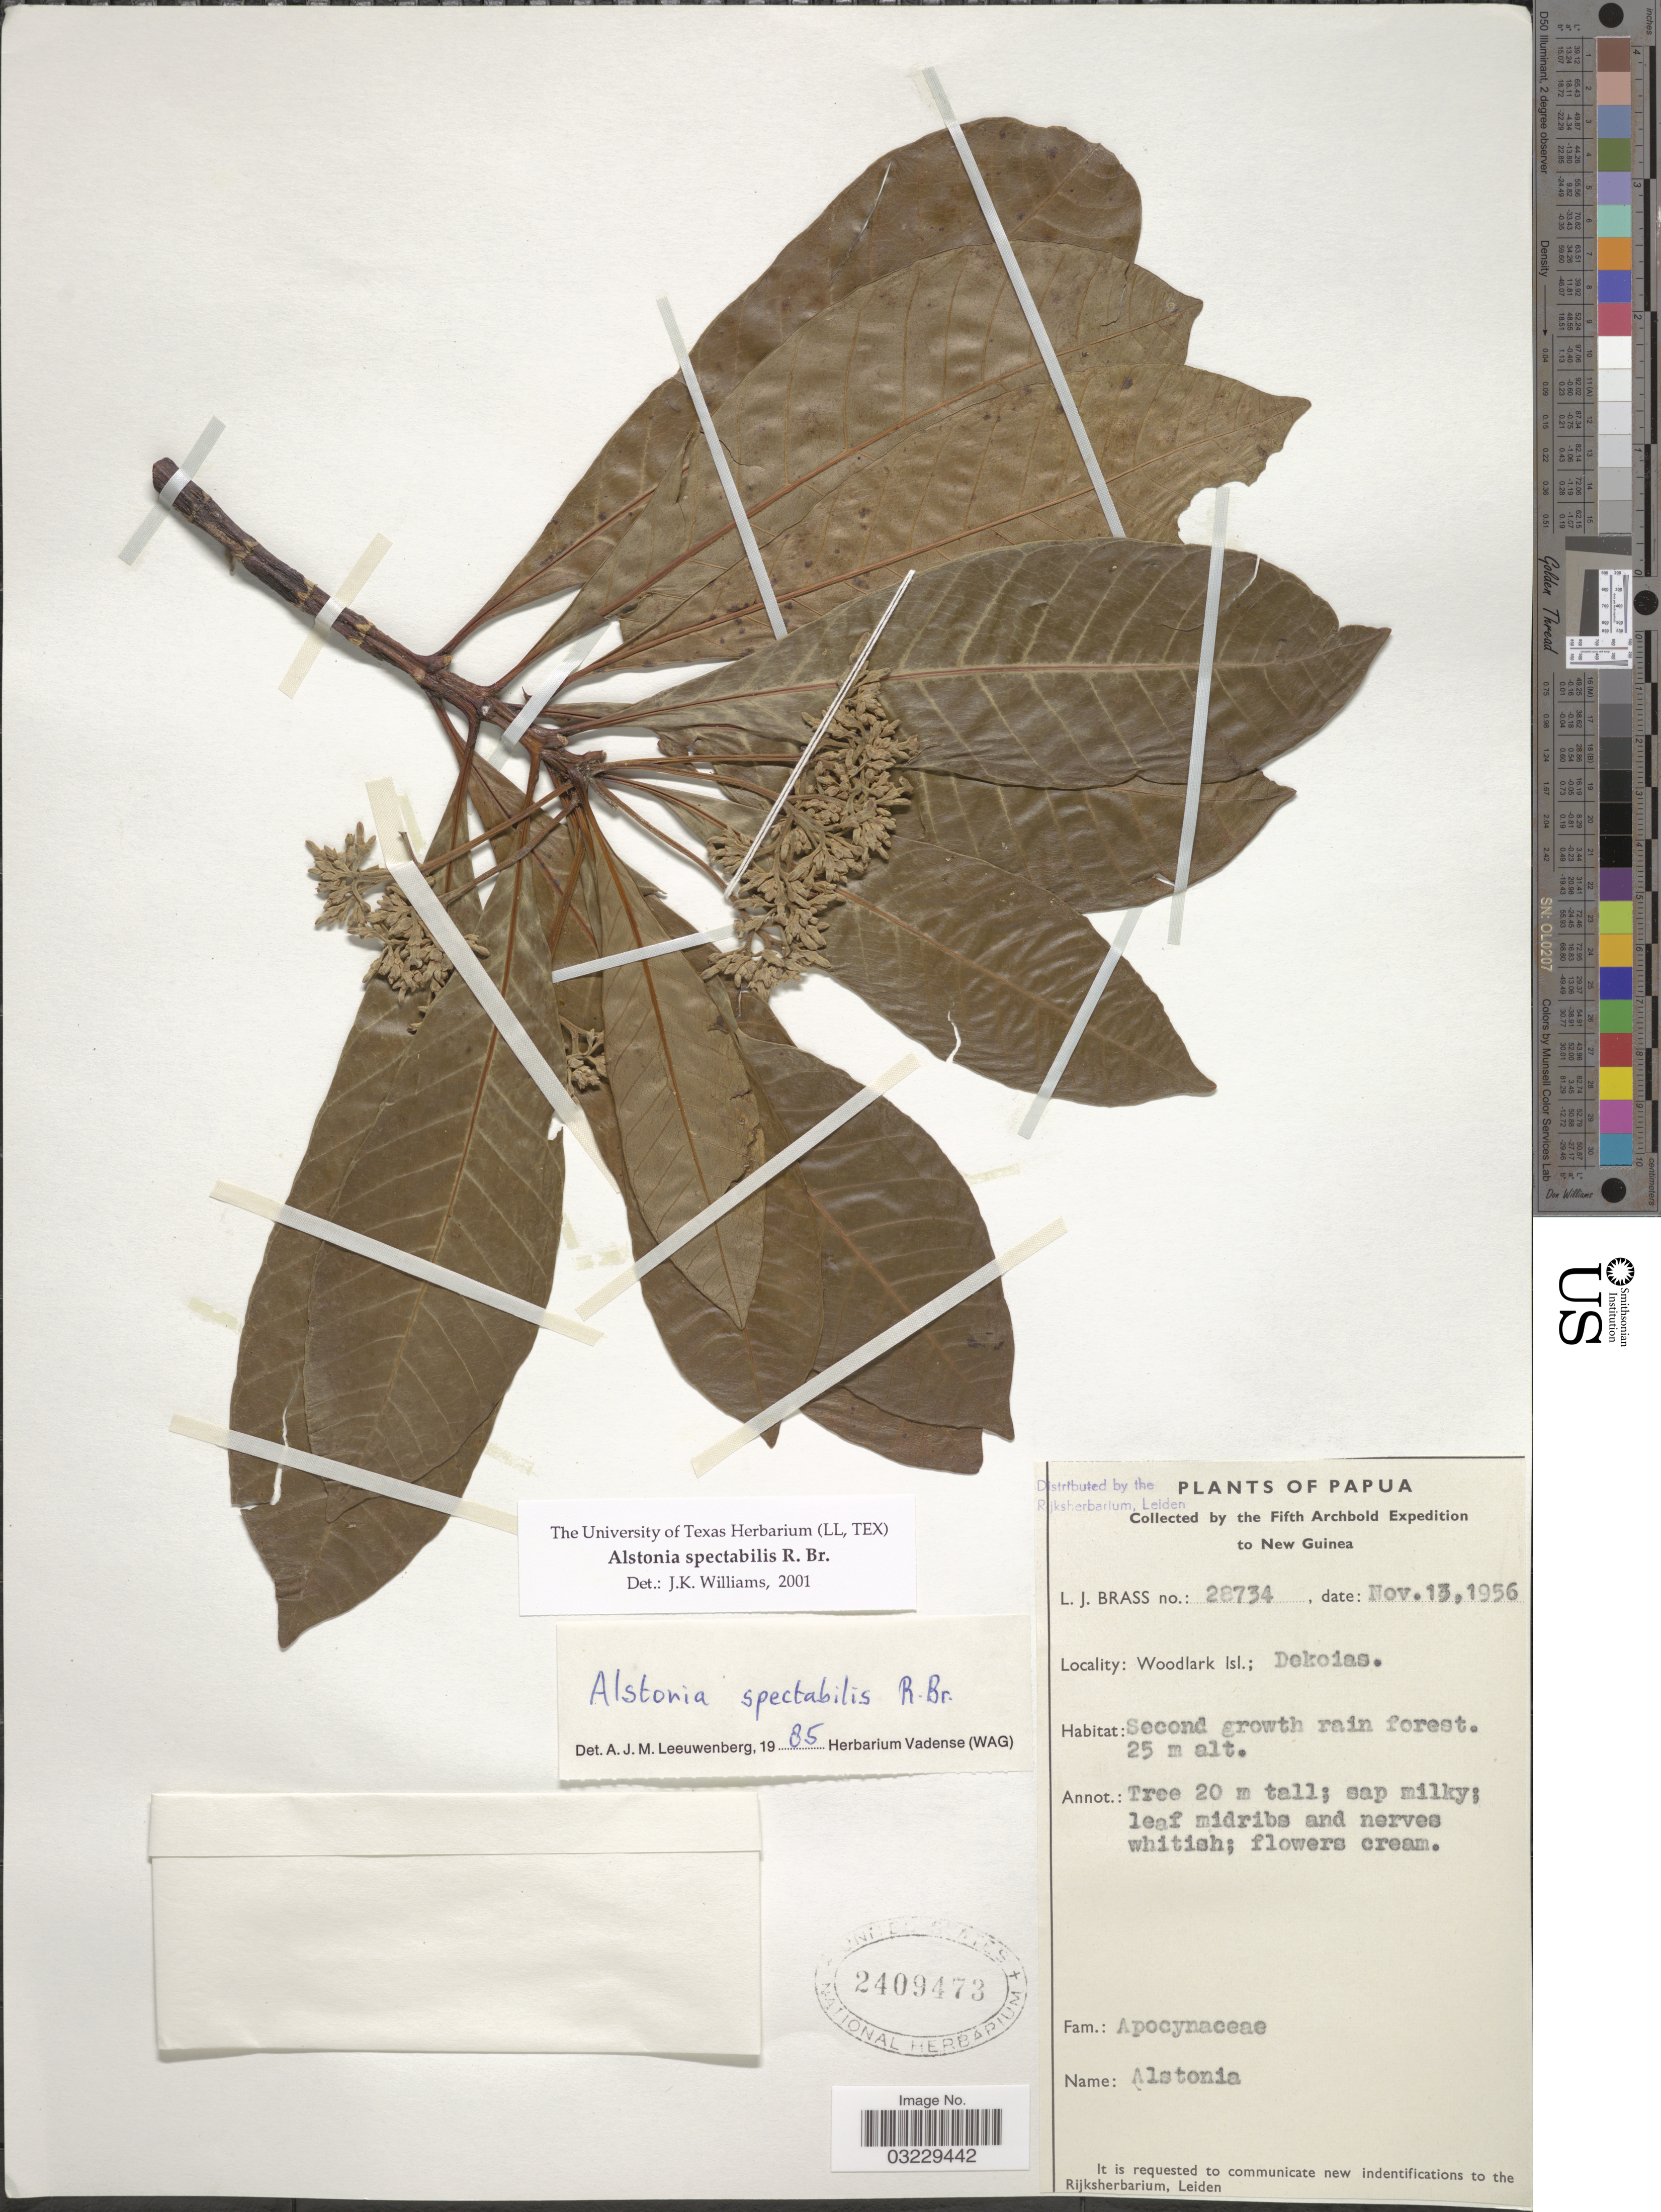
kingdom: Plantae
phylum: Tracheophyta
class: Magnoliopsida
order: Gentianales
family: Apocynaceae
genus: Alstonia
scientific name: Alstonia spectabilis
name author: R. Br.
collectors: L. J. Brass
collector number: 28734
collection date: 1956-11-13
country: Papua New Guinea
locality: New Guinea, Woodlark Isl.; Dekoias.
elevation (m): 25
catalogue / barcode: US 2409473